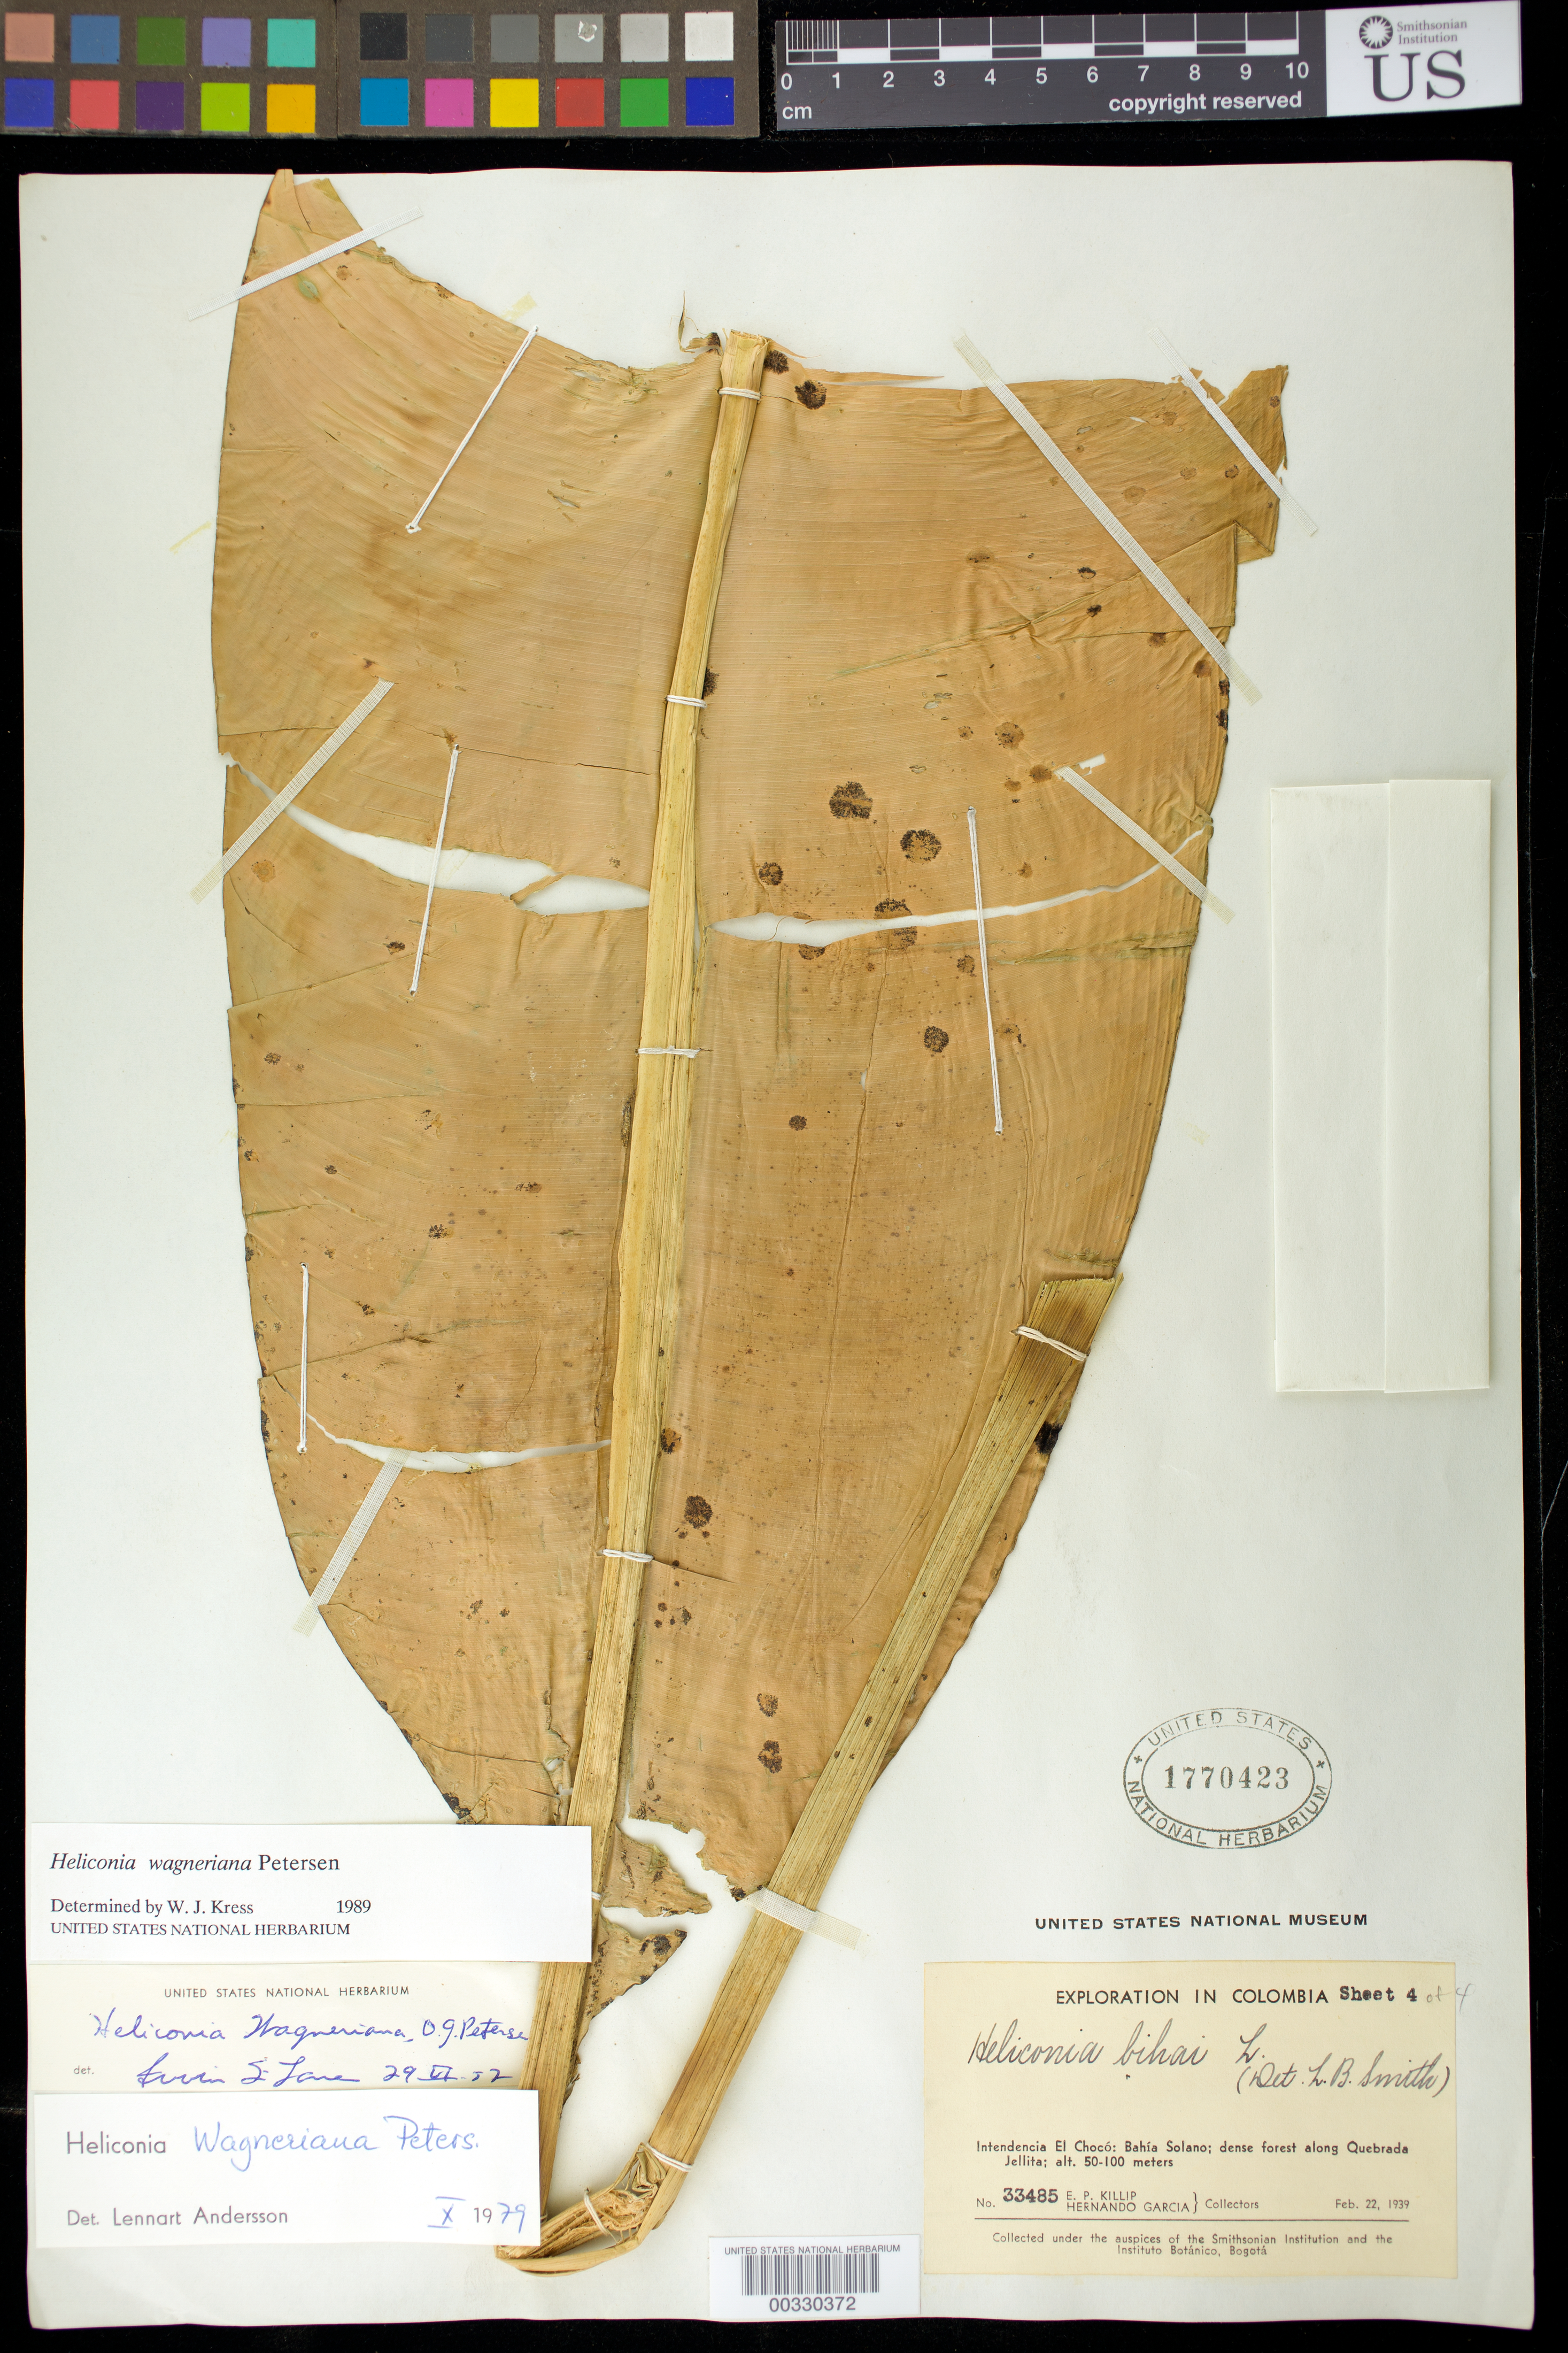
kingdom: Plantae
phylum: Tracheophyta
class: Liliopsida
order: Zingiberales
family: Heliconiaceae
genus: Heliconia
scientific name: Heliconia wagneriana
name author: Petersen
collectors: E. P. Killip & H. Garcia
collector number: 33485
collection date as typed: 22 Feb 1939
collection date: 1939-02-22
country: Colombia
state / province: Chocó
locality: Bahia Solano, dense forest along Quebrada JelLita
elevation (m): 50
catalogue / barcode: US 1770423